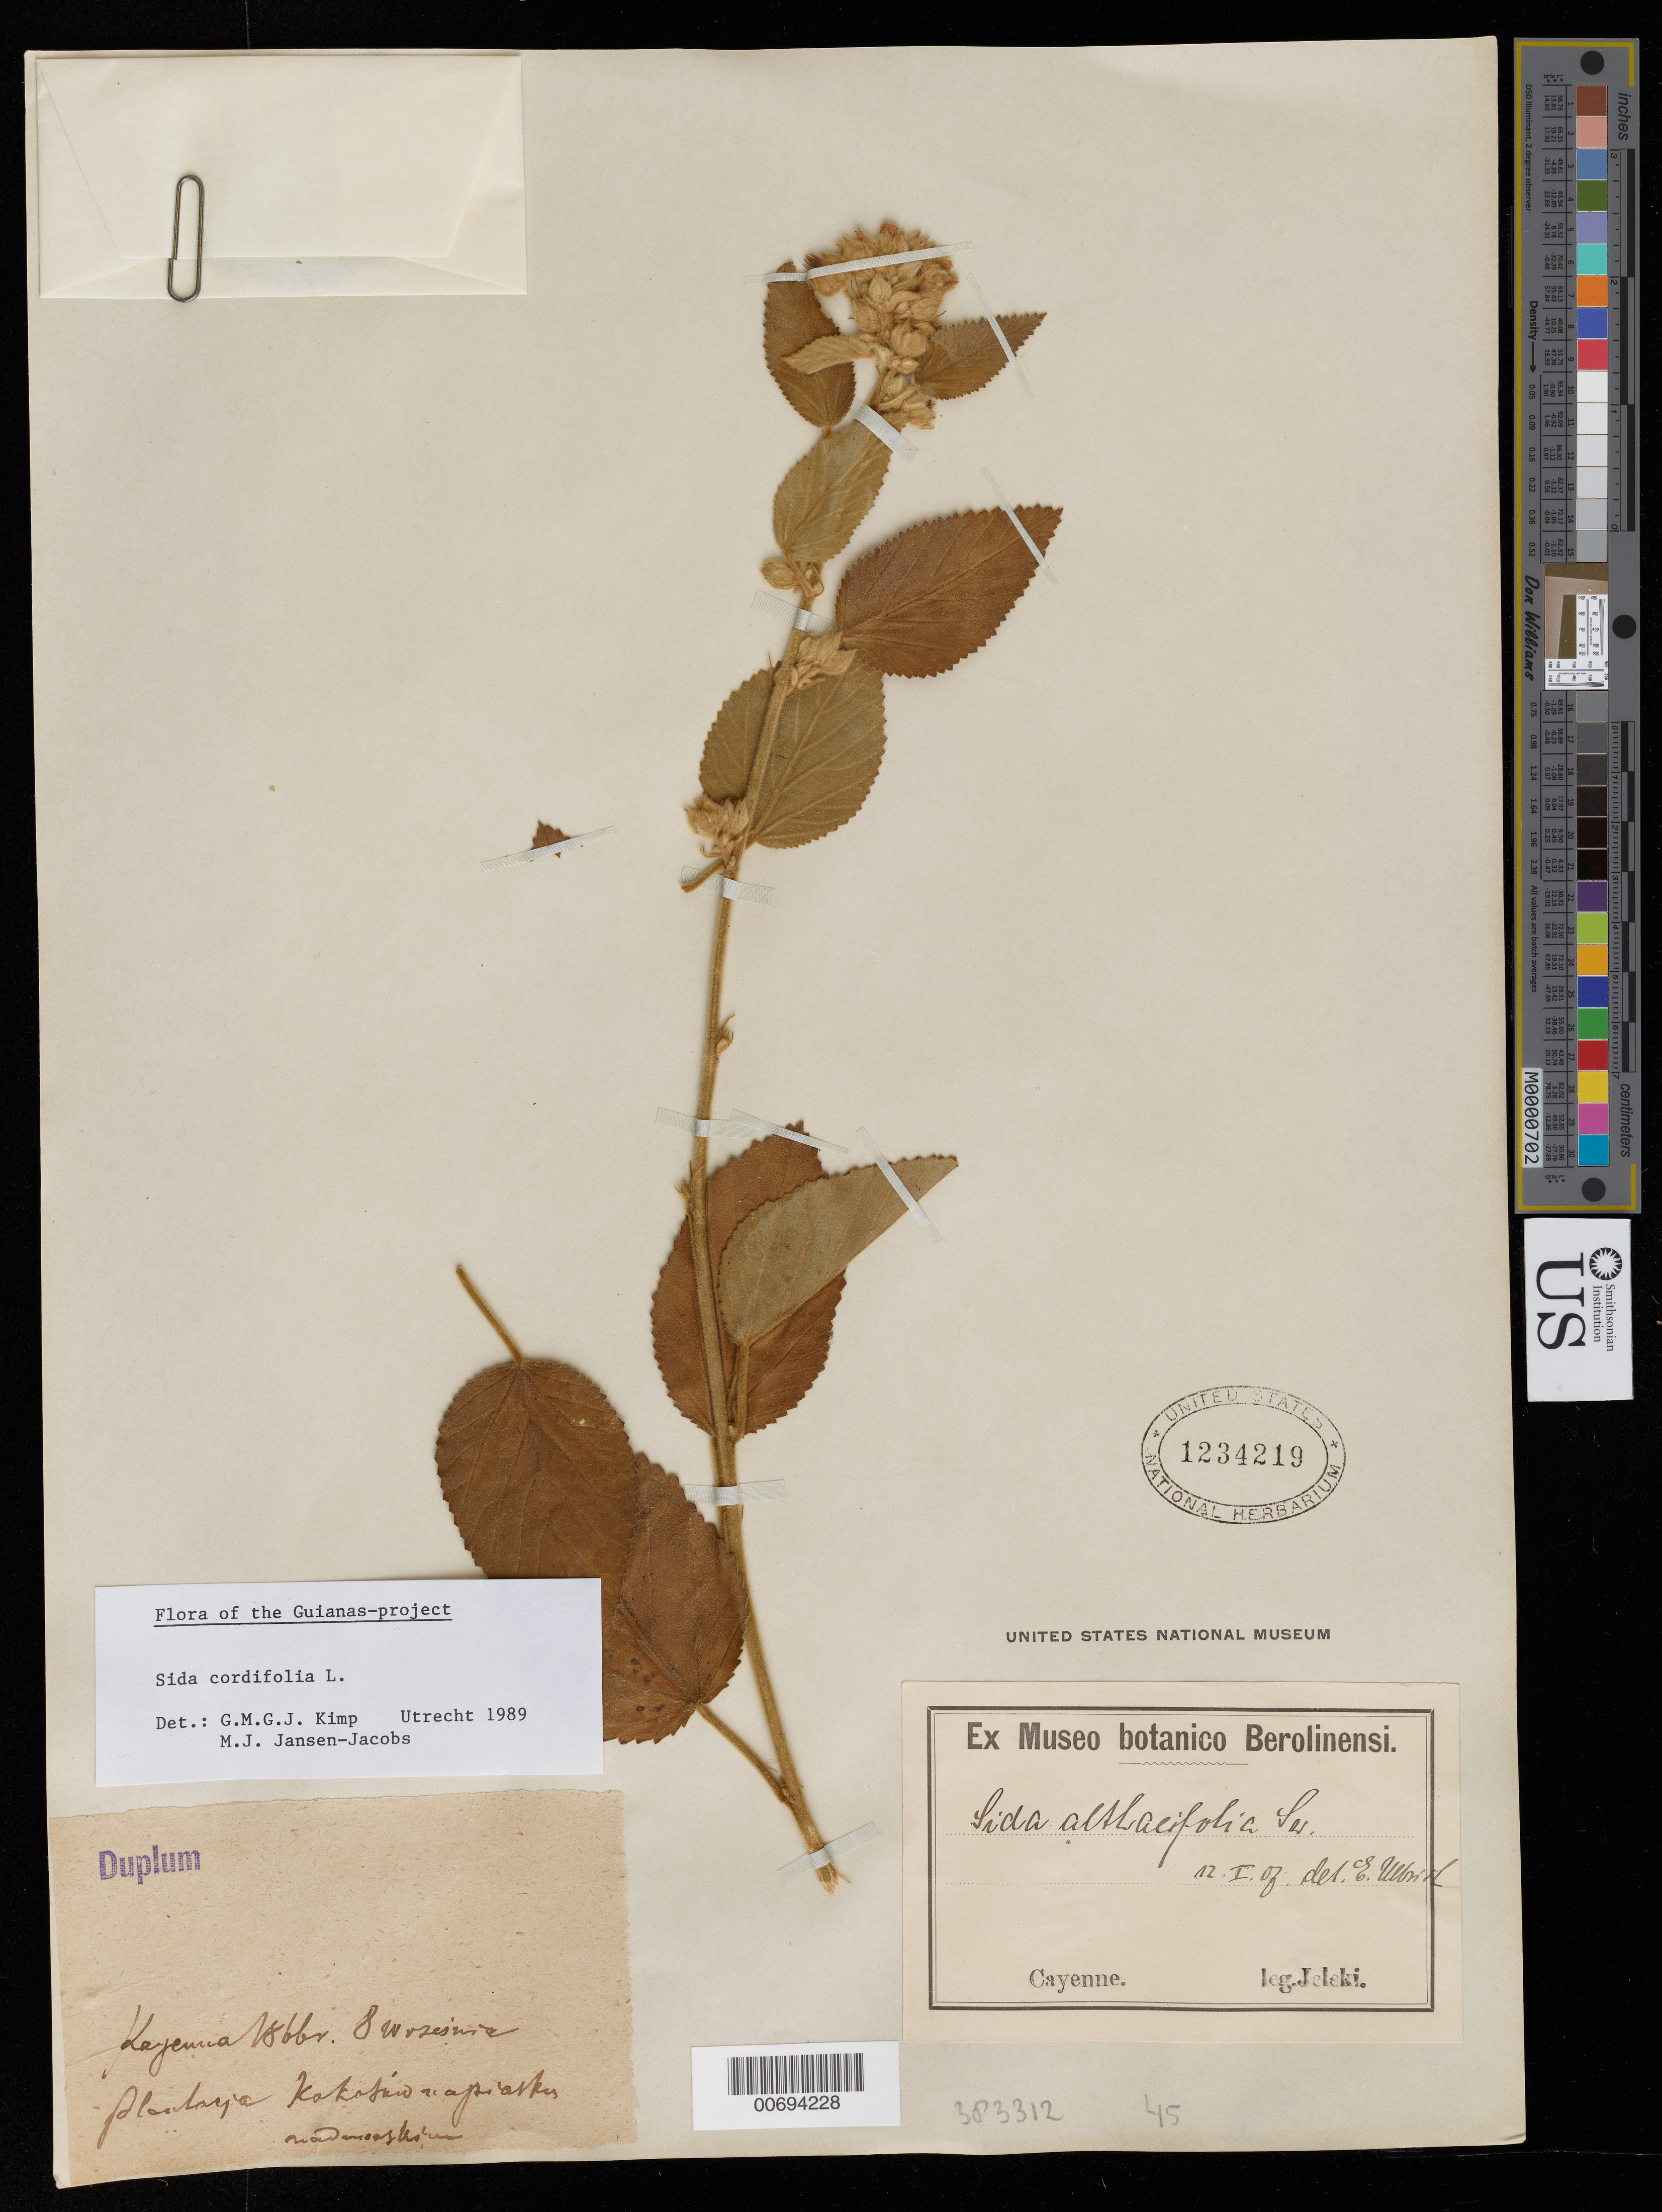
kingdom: Plantae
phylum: Tracheophyta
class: Magnoliopsida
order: Malvales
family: Malvaceae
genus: Sida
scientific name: Sida cordifolia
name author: L.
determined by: Kimp, F. M.; Jansen-Jacobs, M. J.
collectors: H. Jelski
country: French Guiana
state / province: Cayenne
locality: Cayenne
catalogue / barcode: US 1234219